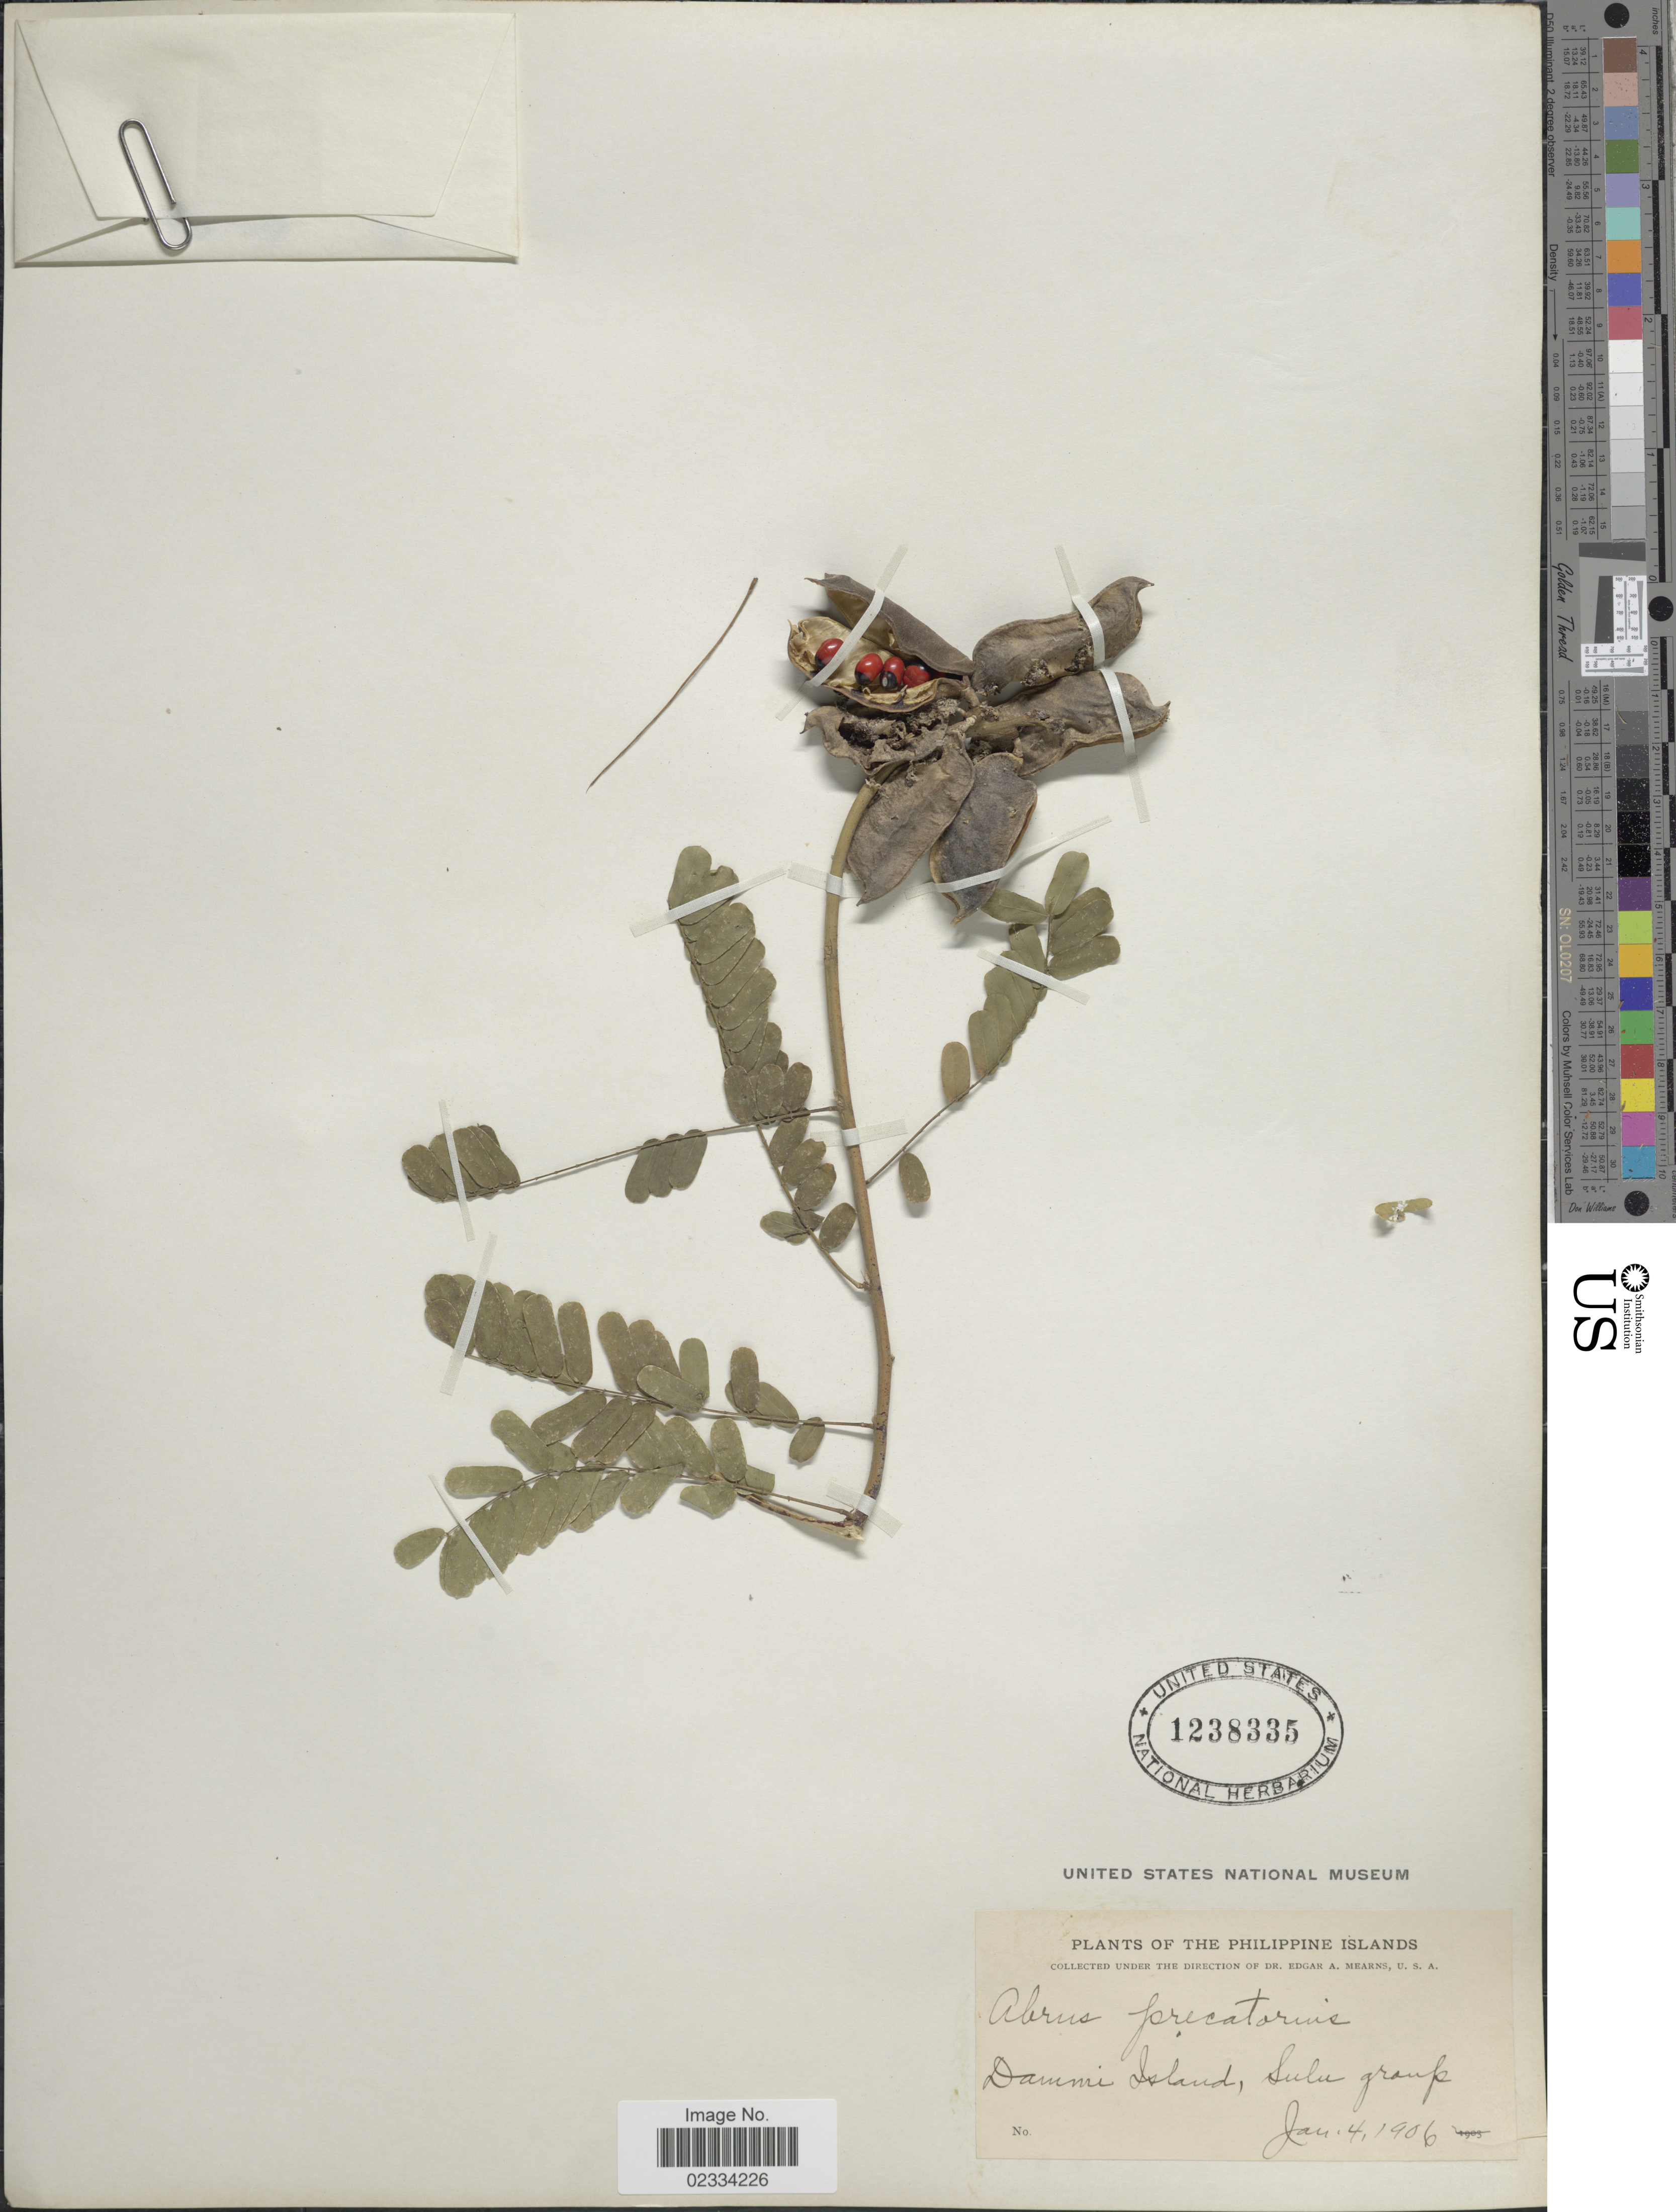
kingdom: Plantae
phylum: Tracheophyta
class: Magnoliopsida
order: Fabales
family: Fabaceae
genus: Abrus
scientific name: Abrus precatorius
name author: L.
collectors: E. A. Mearns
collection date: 1906-01-04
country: Philippines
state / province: Muslim Mindanao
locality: Dammi Island, Sulu Group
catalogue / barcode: US 1238335